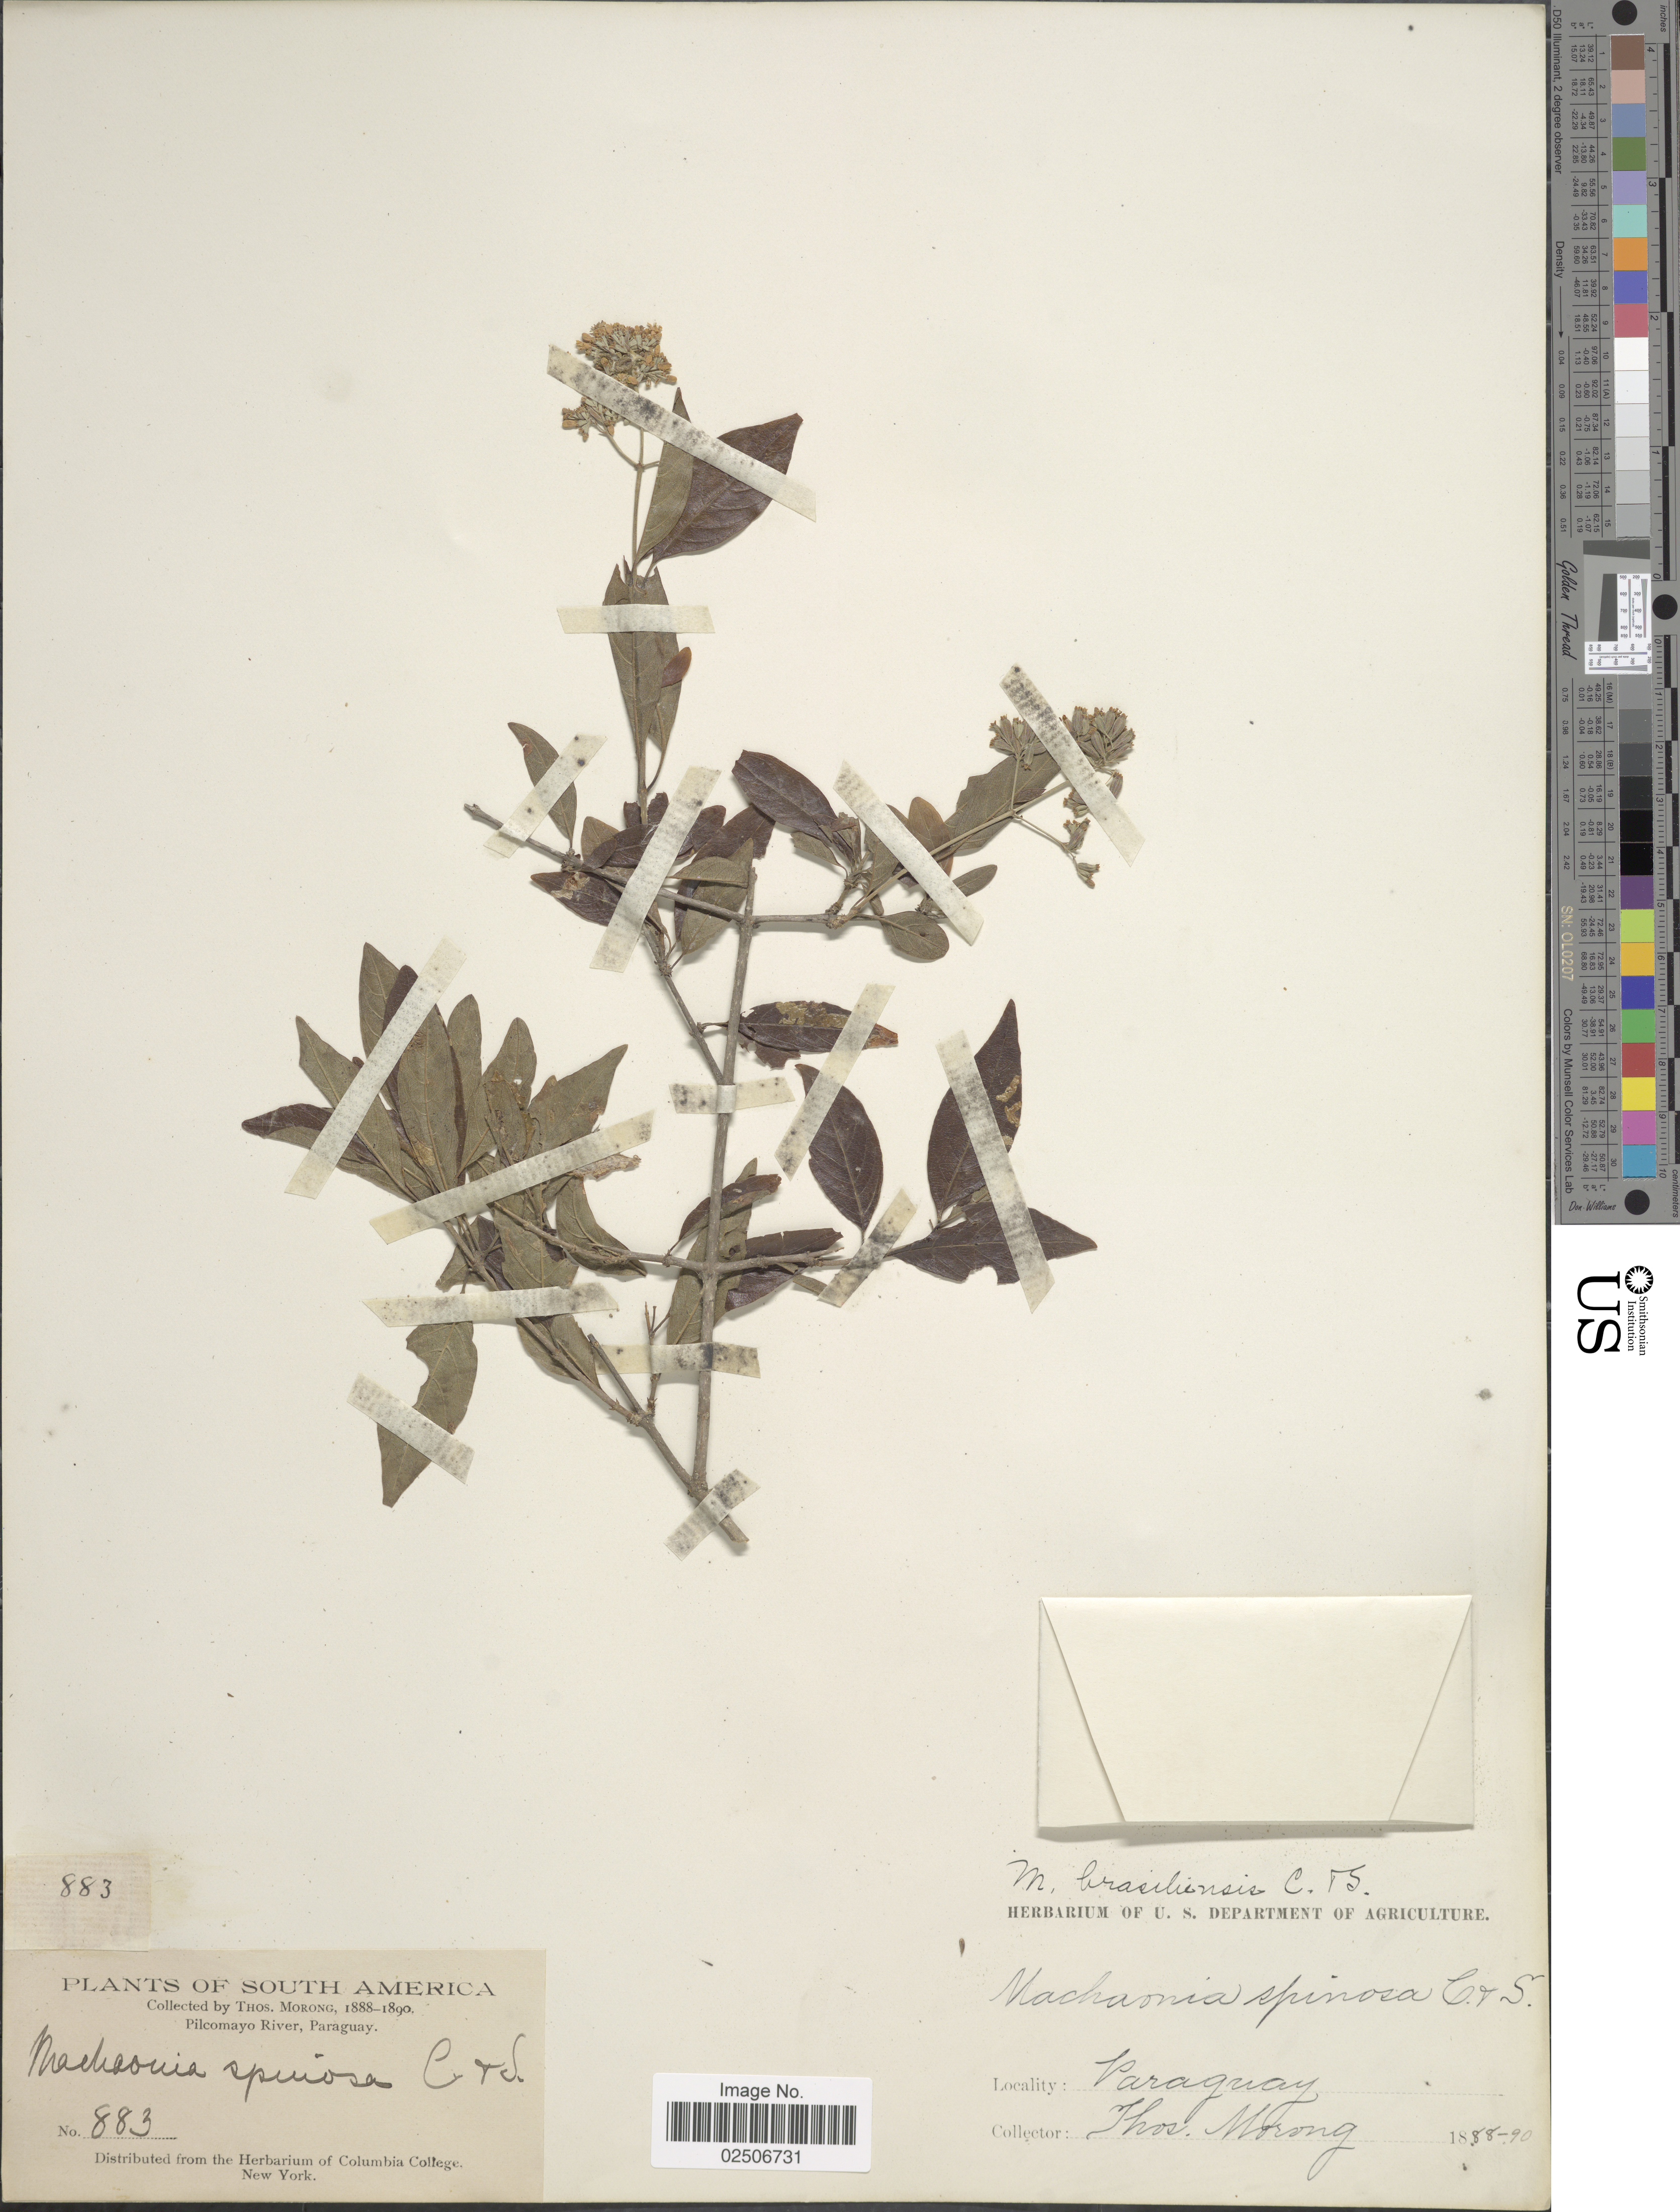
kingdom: Plantae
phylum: Tracheophyta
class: Magnoliopsida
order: Gentianales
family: Rubiaceae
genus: Machaonia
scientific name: Machaonia brasiliensis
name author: (Hoffmanns. ex Humb.) Cham. & Schltdl.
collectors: ex herb. T. Morong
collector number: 883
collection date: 1888/1890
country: Paraguay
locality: Pilcomayo River